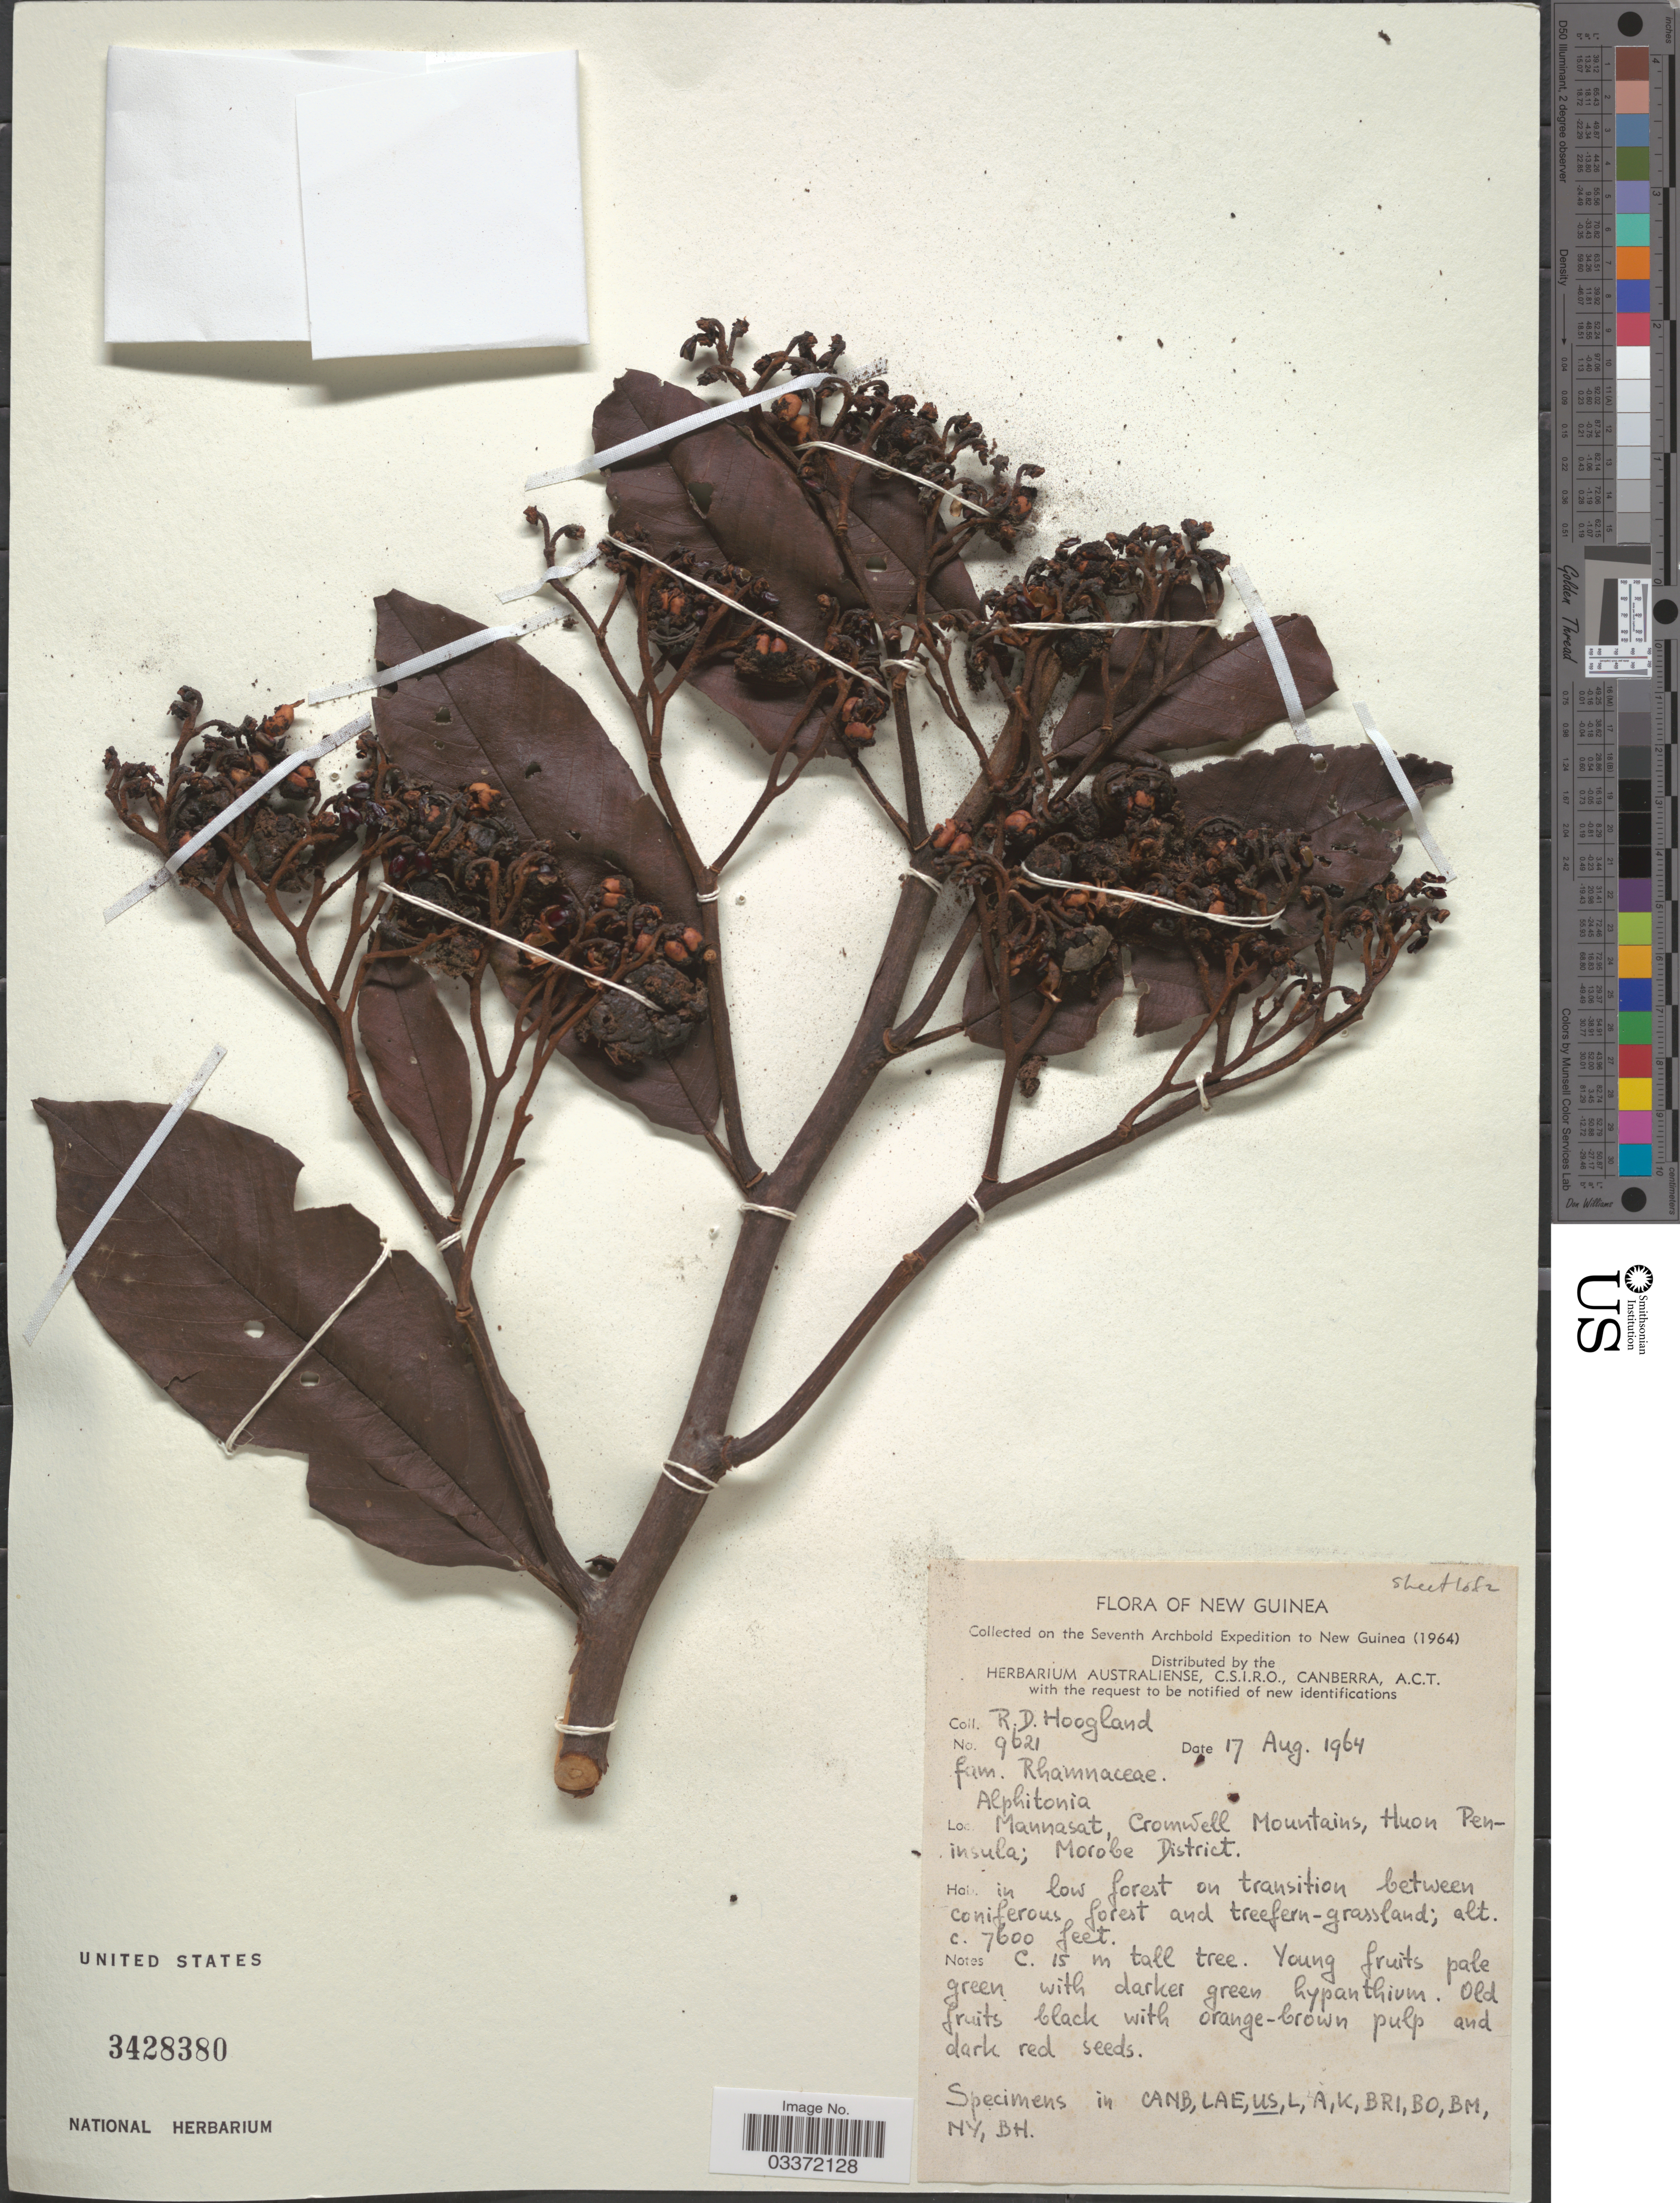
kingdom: Plantae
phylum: Tracheophyta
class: Magnoliopsida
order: Rosales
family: Rhamnaceae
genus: Alphitonia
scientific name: Alphitonia sp.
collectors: R. D. Hoogland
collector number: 9621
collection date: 1964-08-17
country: Papua New Guinea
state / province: Morobe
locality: New Guinea, Mannasat, Cromwell Mountains, Huon Peninsula; Morobe District.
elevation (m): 2316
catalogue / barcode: US 3428380